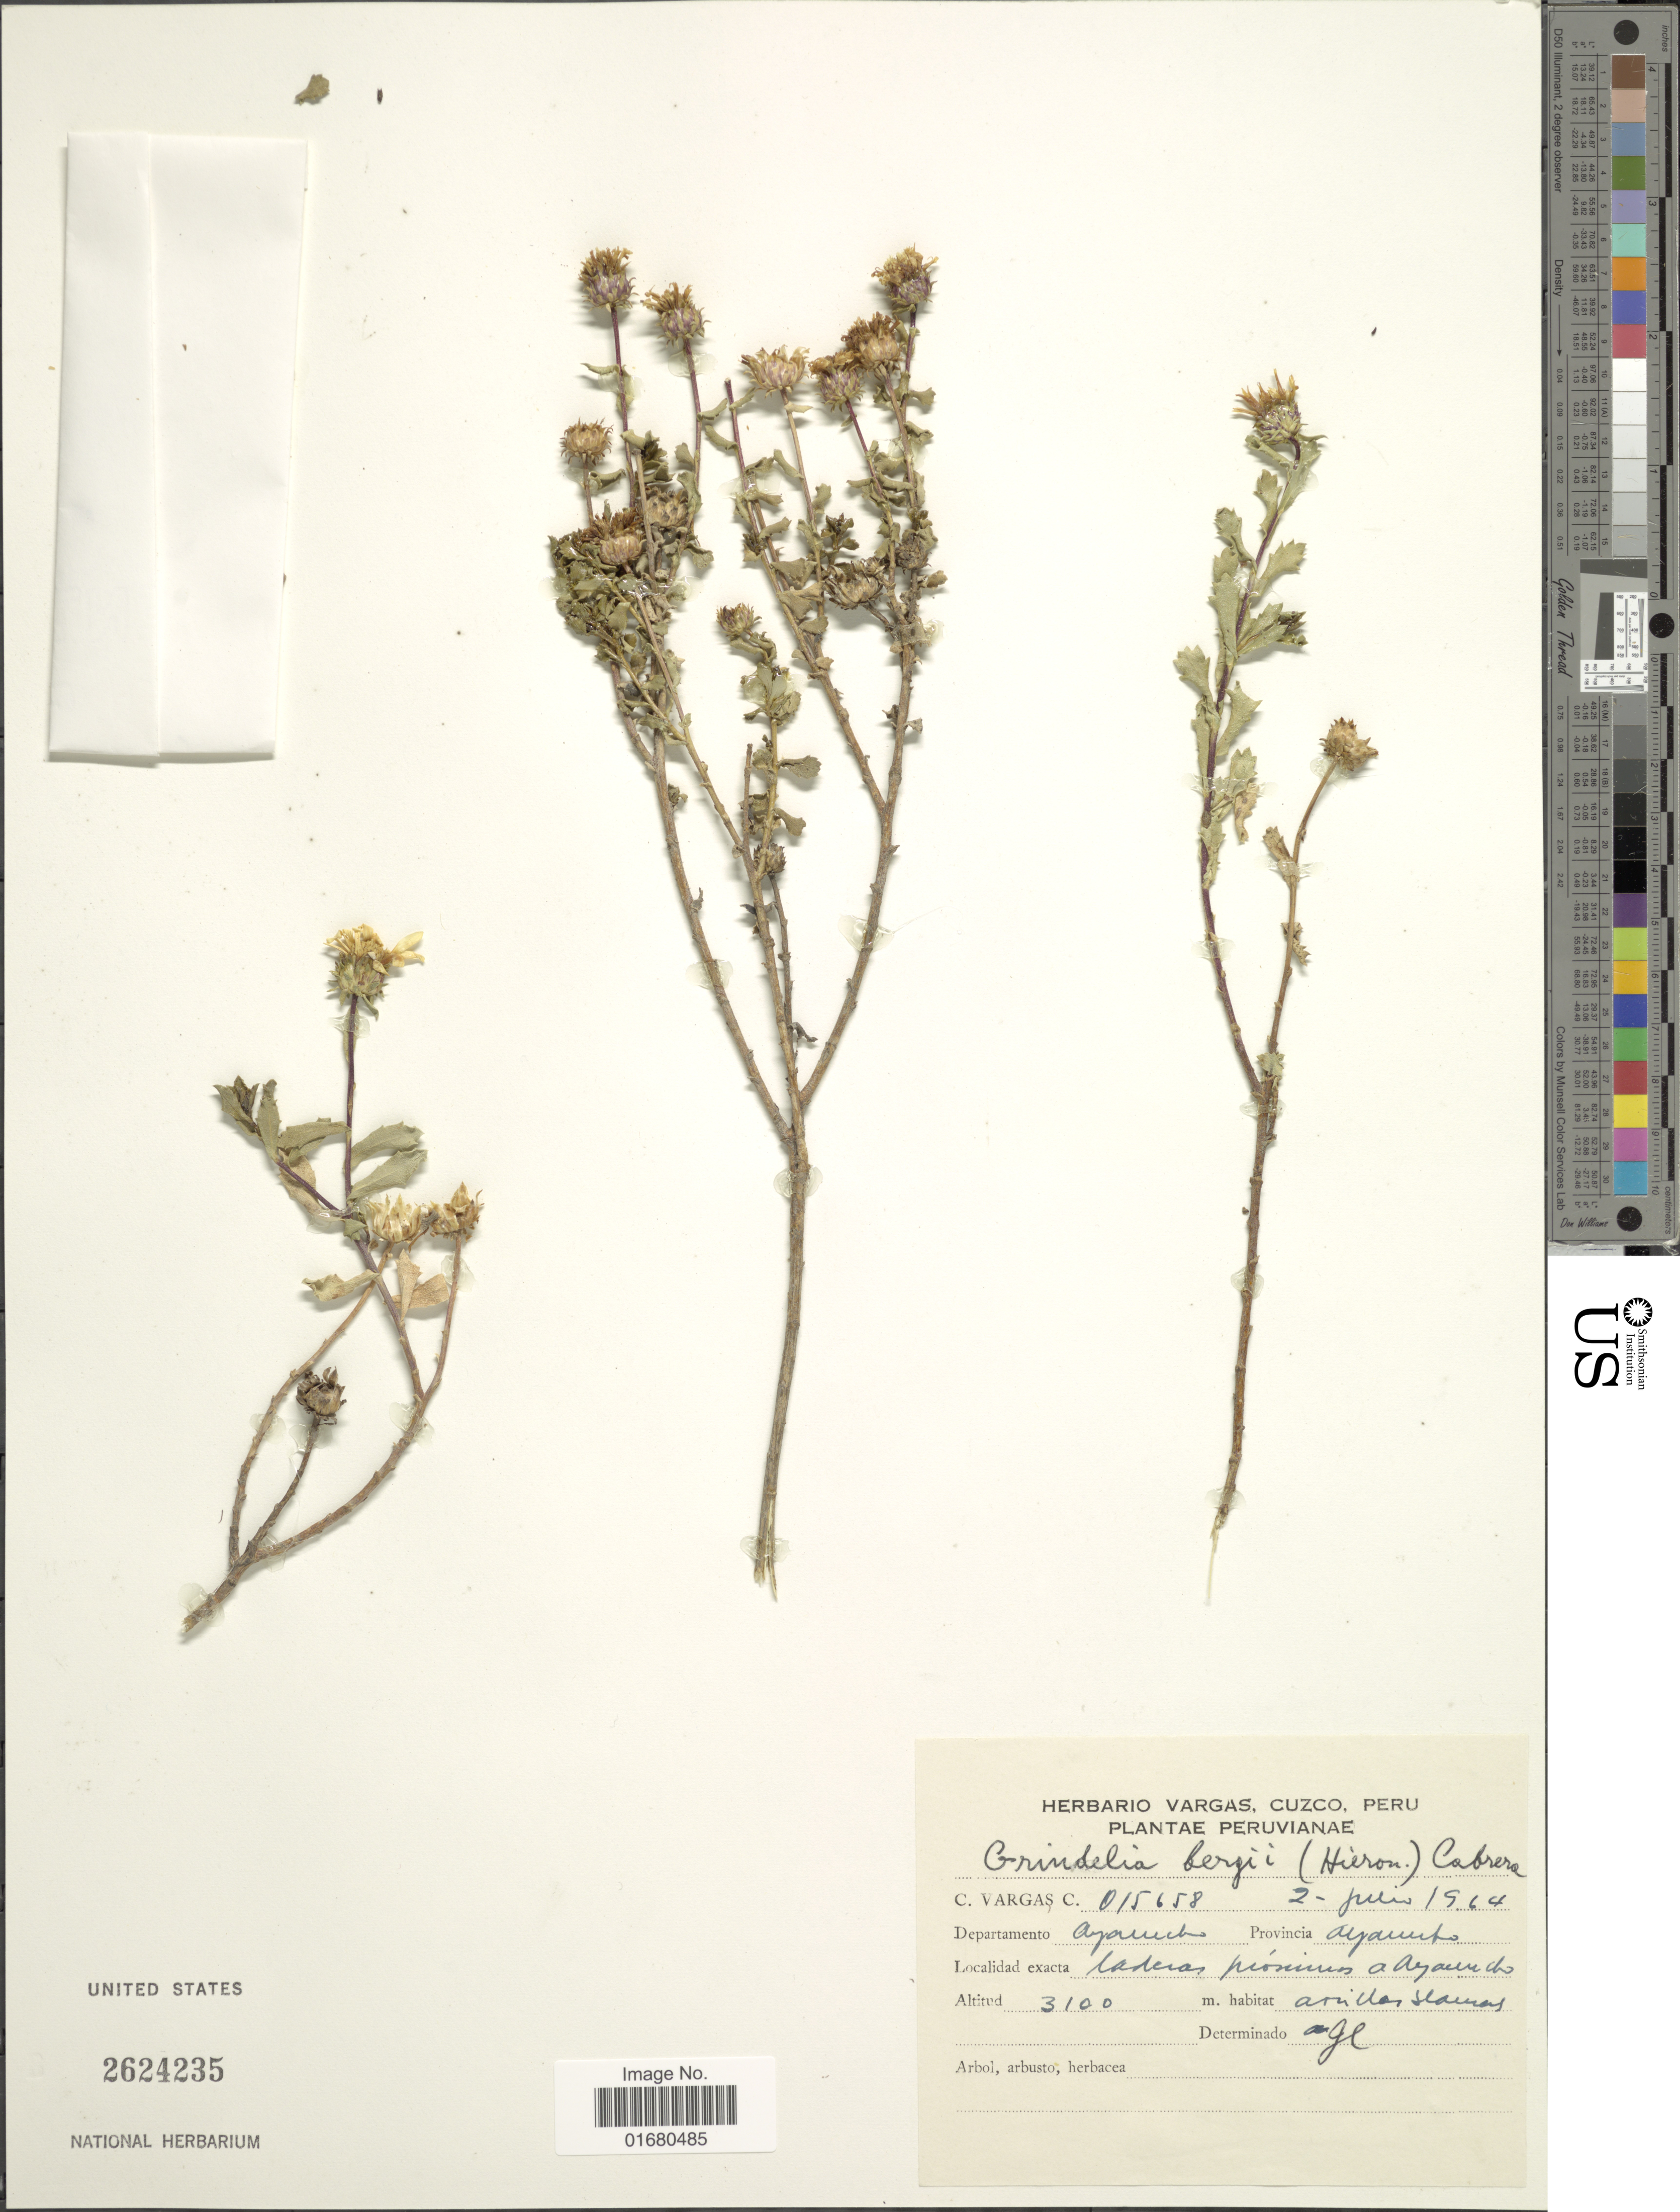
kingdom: Plantae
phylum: Tracheophyta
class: Magnoliopsida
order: Asterales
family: Asteraceae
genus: Grindelia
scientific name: Grindelia brachystephana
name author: Griseb.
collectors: C. Vargas Calderón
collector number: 015658*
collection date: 1964-07-02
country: Peru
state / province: Ayacucho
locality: laderas a Ayacucho, Llamas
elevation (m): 3100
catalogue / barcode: US 2624235